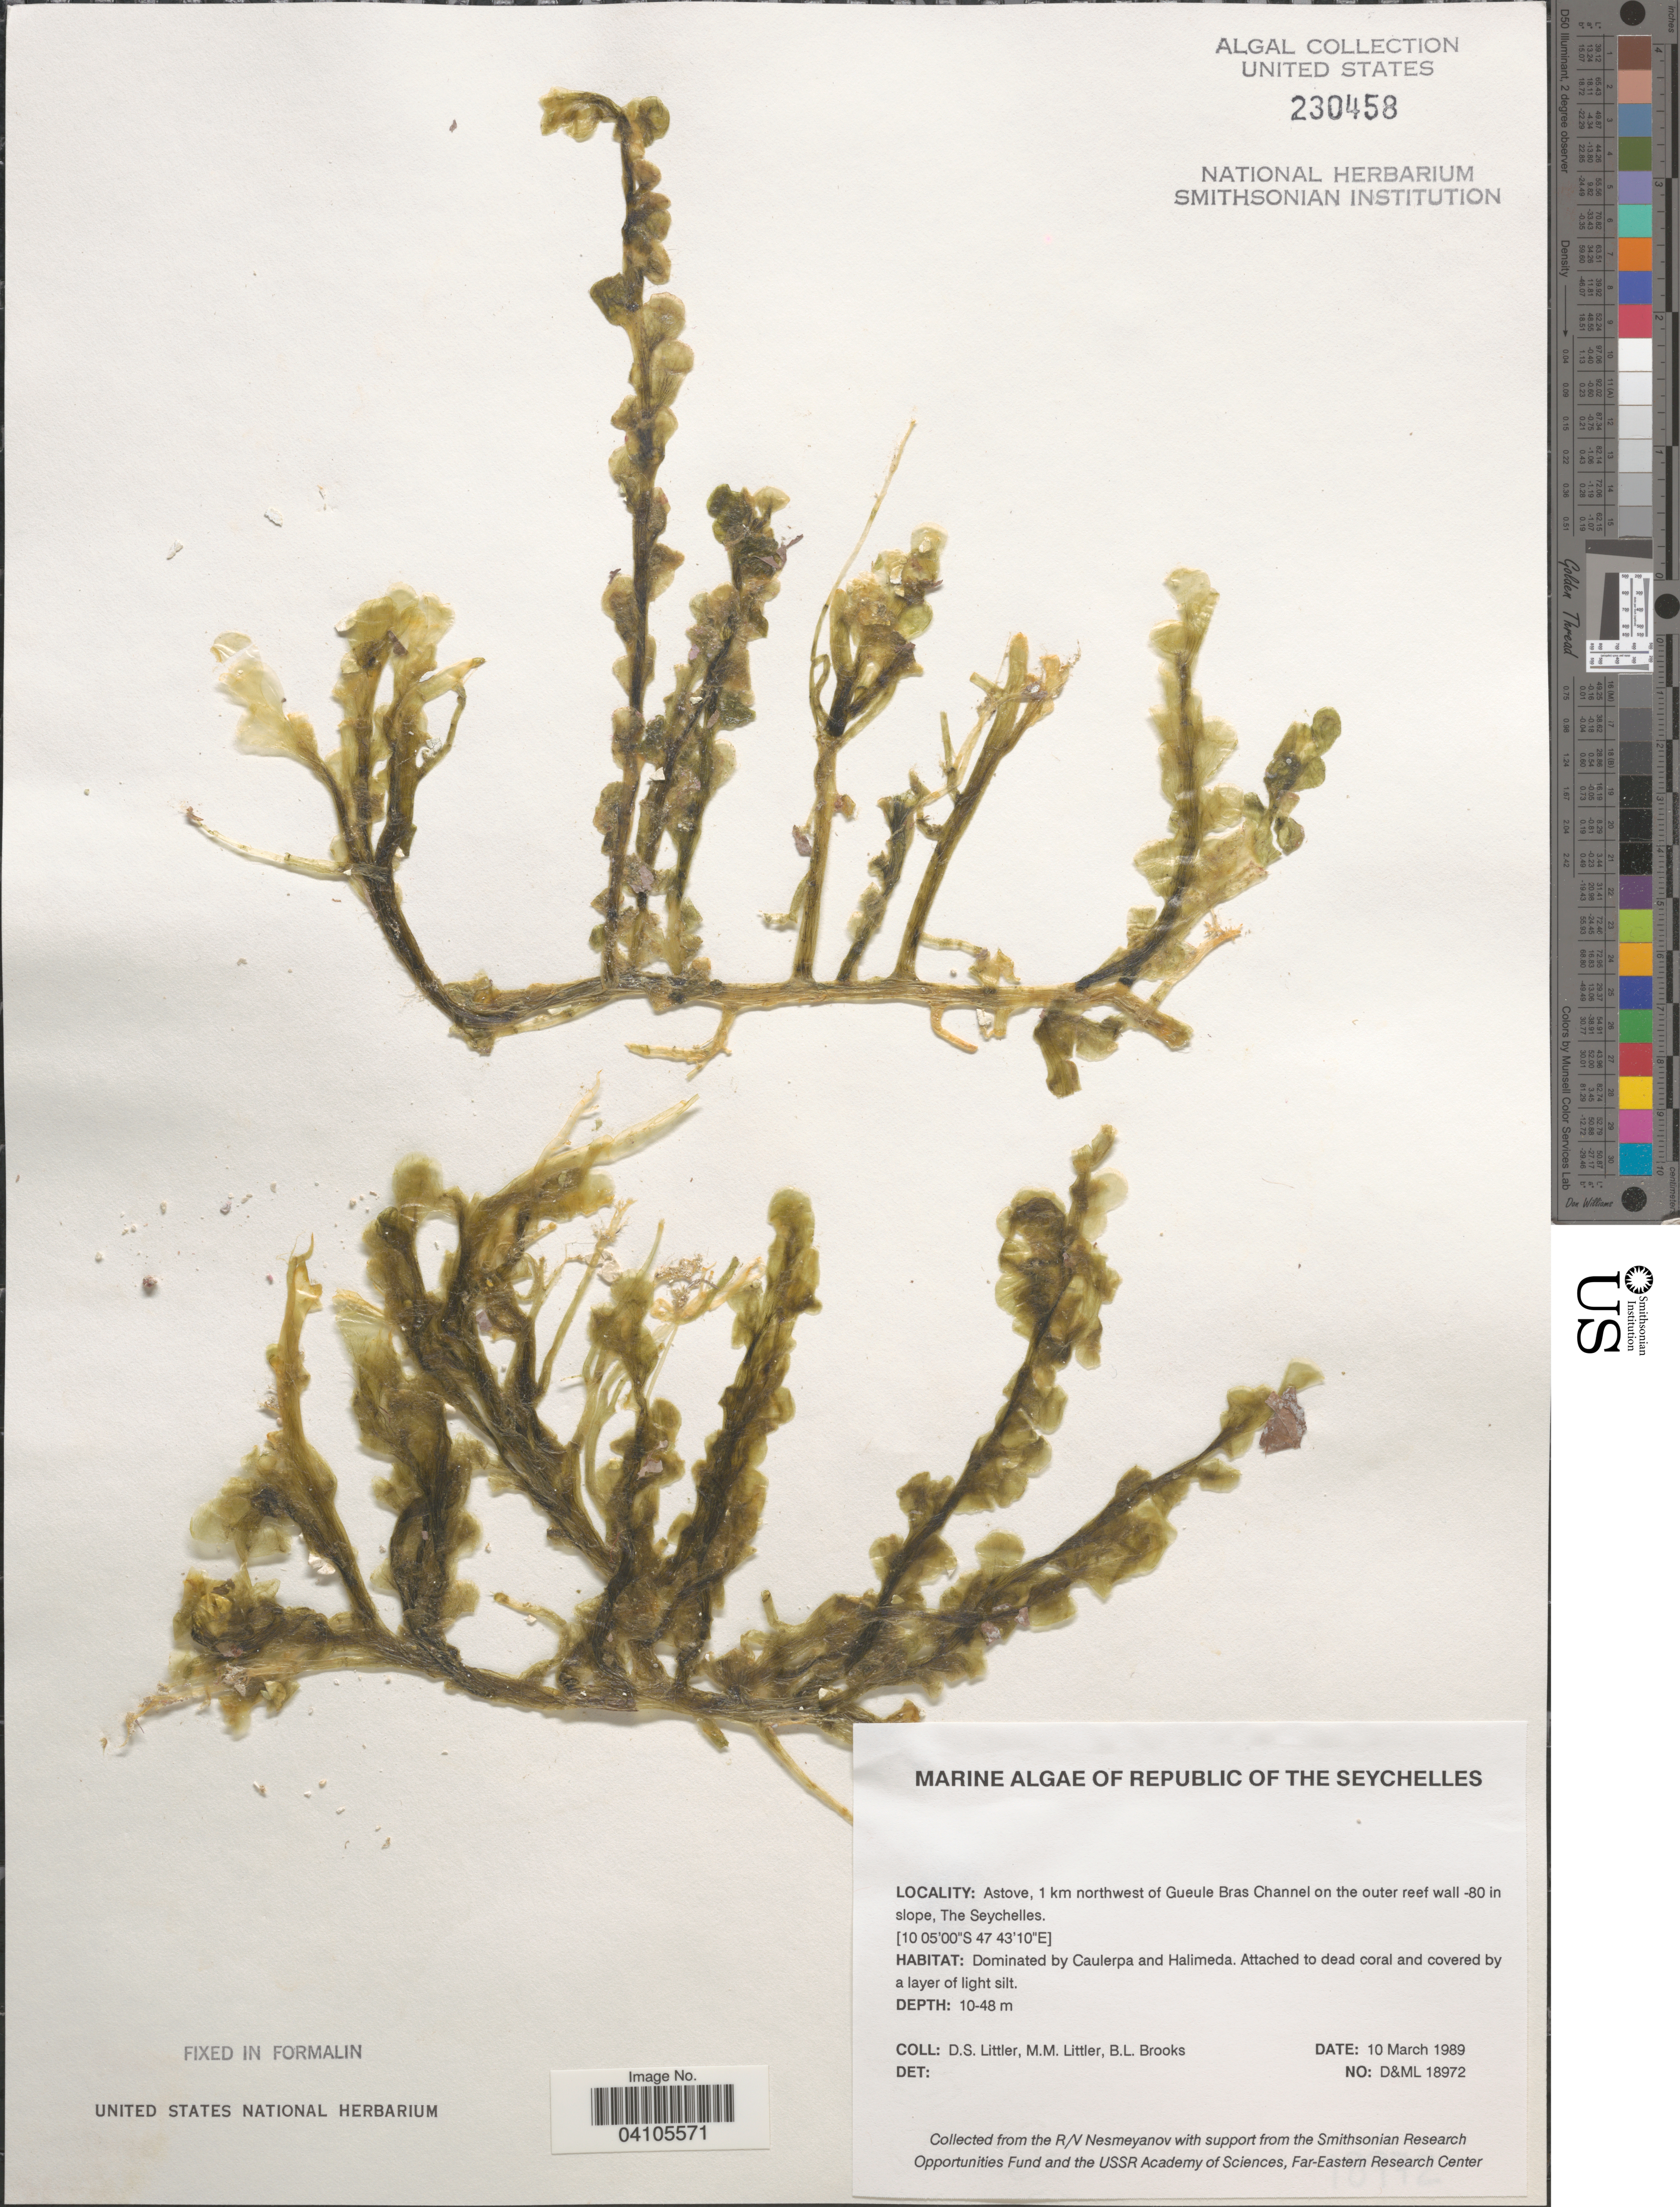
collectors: D. S. Littler & B. Brooks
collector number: D&ML 18972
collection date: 1989-03-10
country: Seychelles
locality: Astove, 1 km northwest of Gueule Bras Channel on the outer reef wall -80 in slope.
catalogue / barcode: US 230458